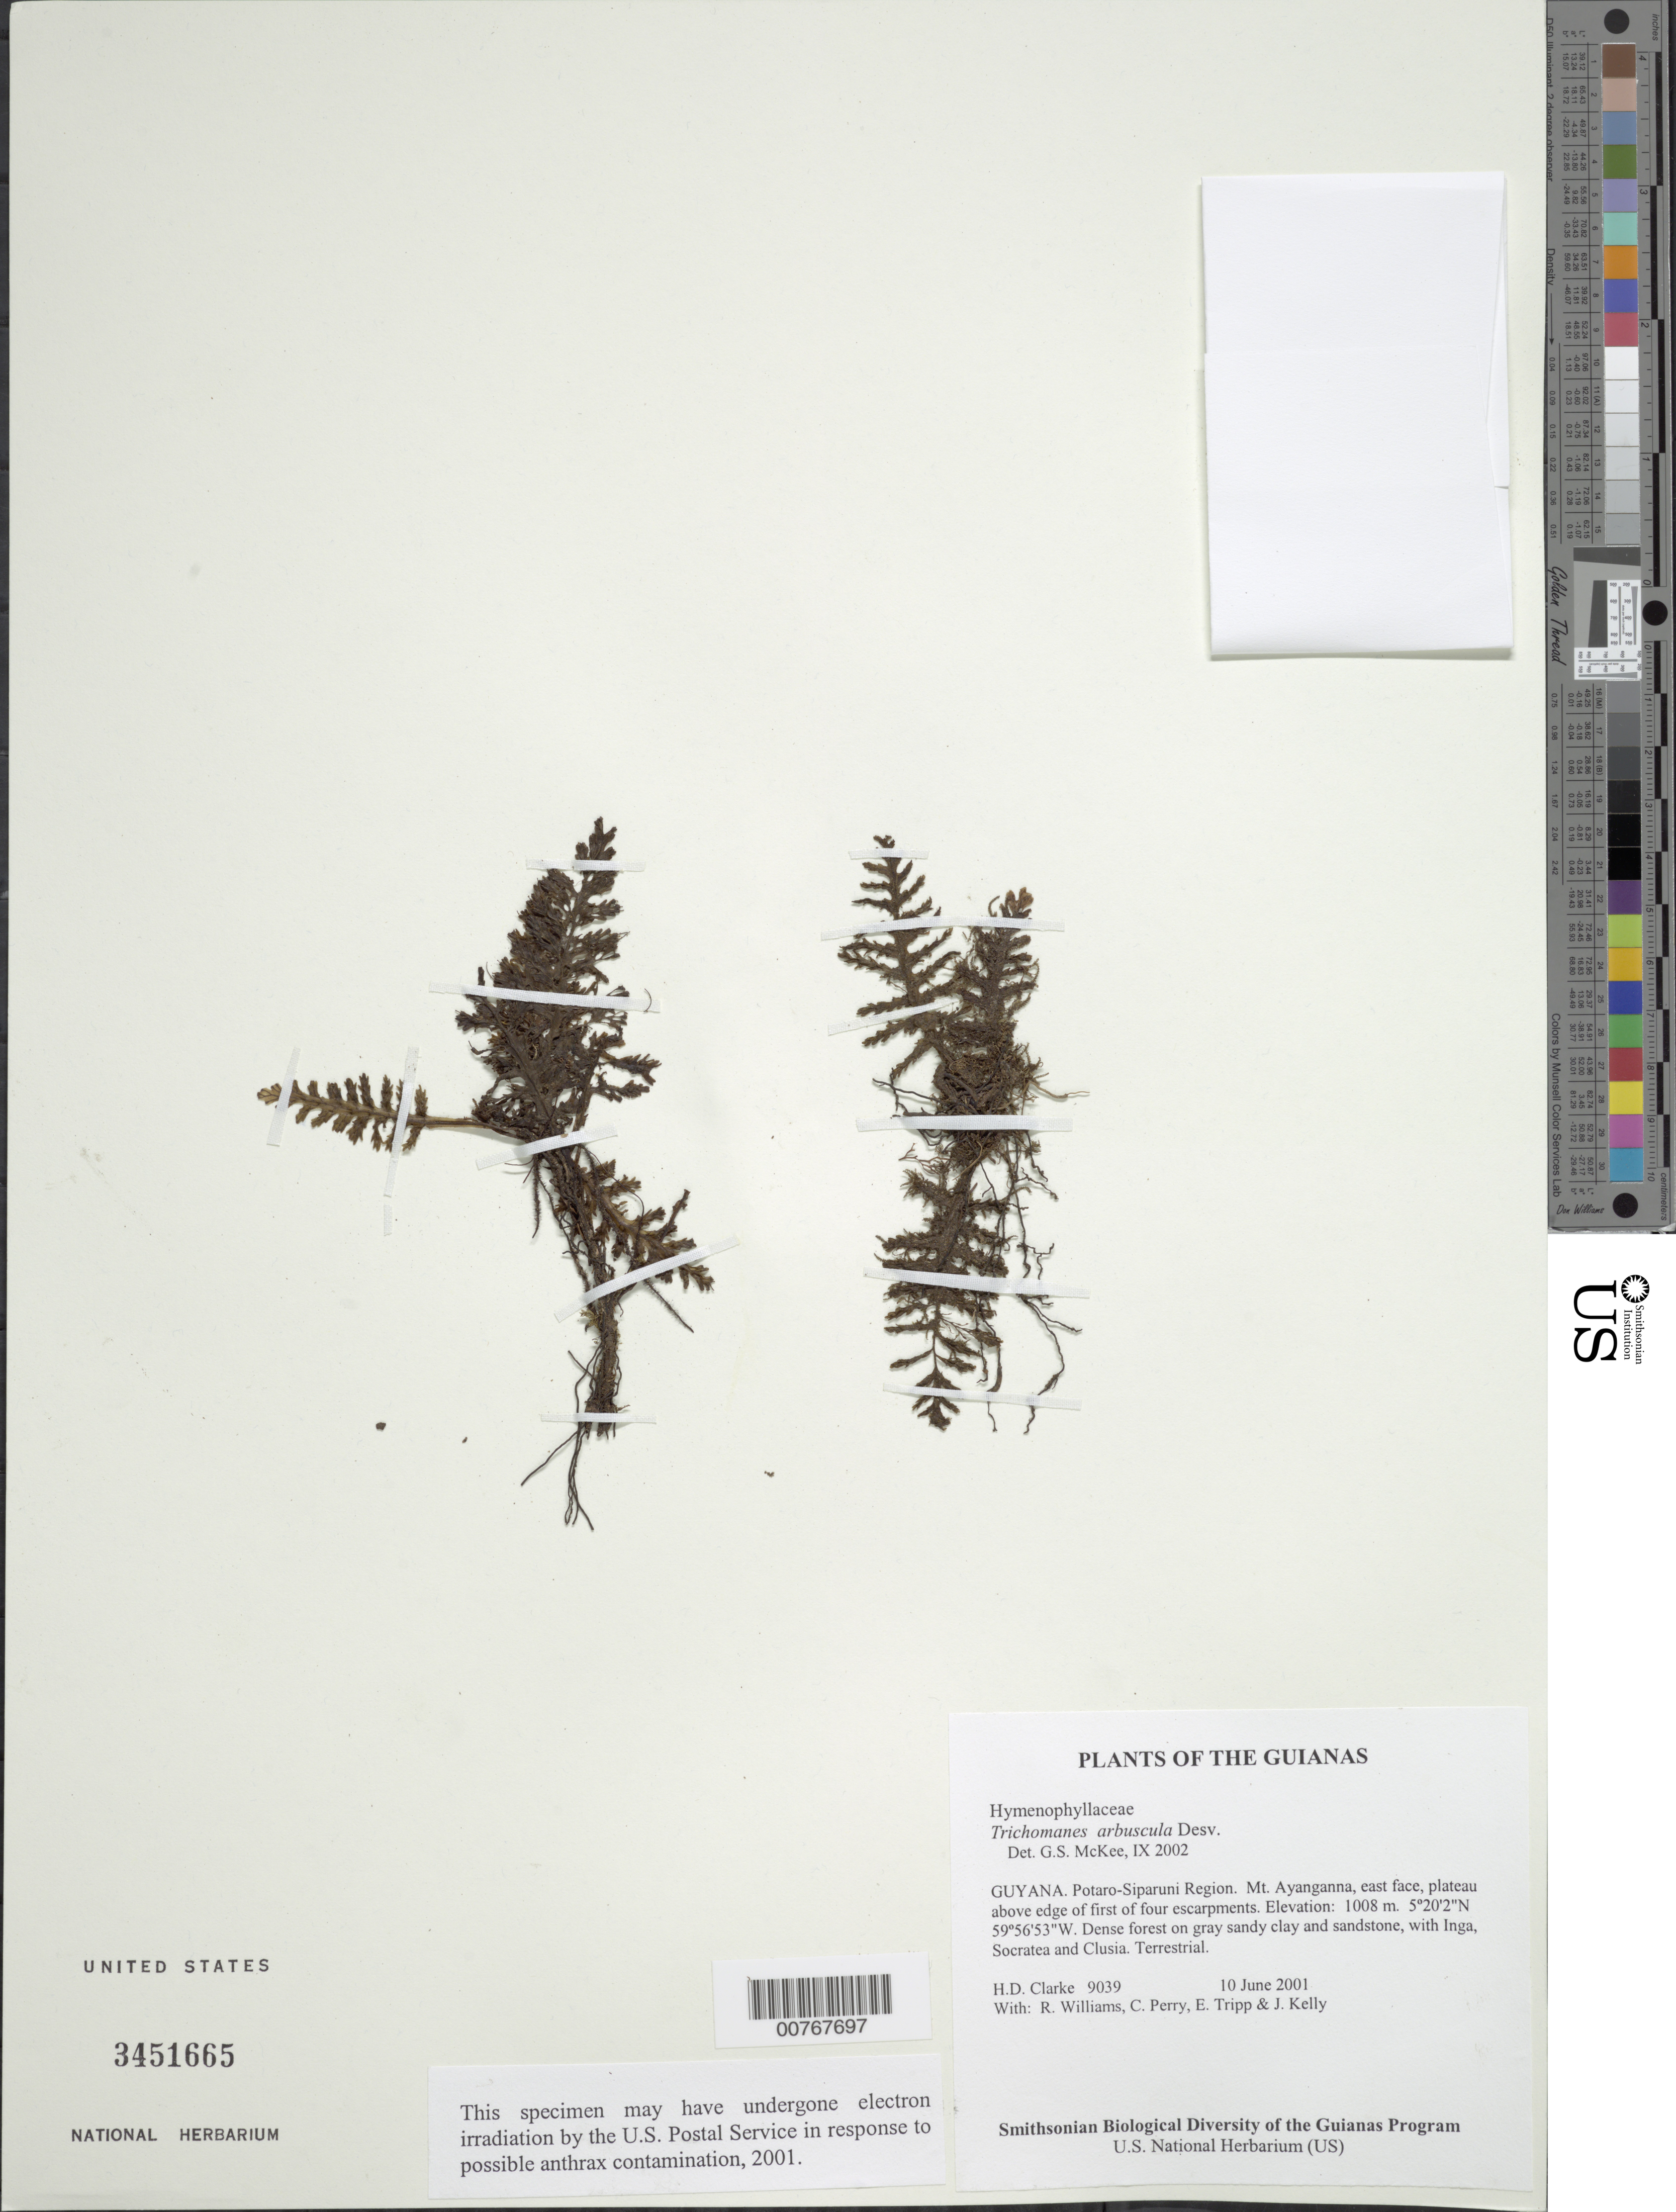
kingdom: Plantae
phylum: Tracheophyta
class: Polypodiopsida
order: Hymenophyllales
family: Hymenophyllaceae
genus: Trichomanes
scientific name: Trichomanes arbuscula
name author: Desv.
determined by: McKee, G. S., (US), NMNH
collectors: H. D. Clarke, R. Williams, C. Perry, E. Tripp & J. Kelly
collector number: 9039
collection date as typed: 10 June 2001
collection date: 2001-06-10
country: Guyana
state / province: Potaro-Siparuni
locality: Mt. Ayanganna, east face, plateau above edge of first of four escarpments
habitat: Dense forest on gray sandy clay and sandstone, with Inga, Socratea and Clusia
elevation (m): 1008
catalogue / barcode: US 3451665